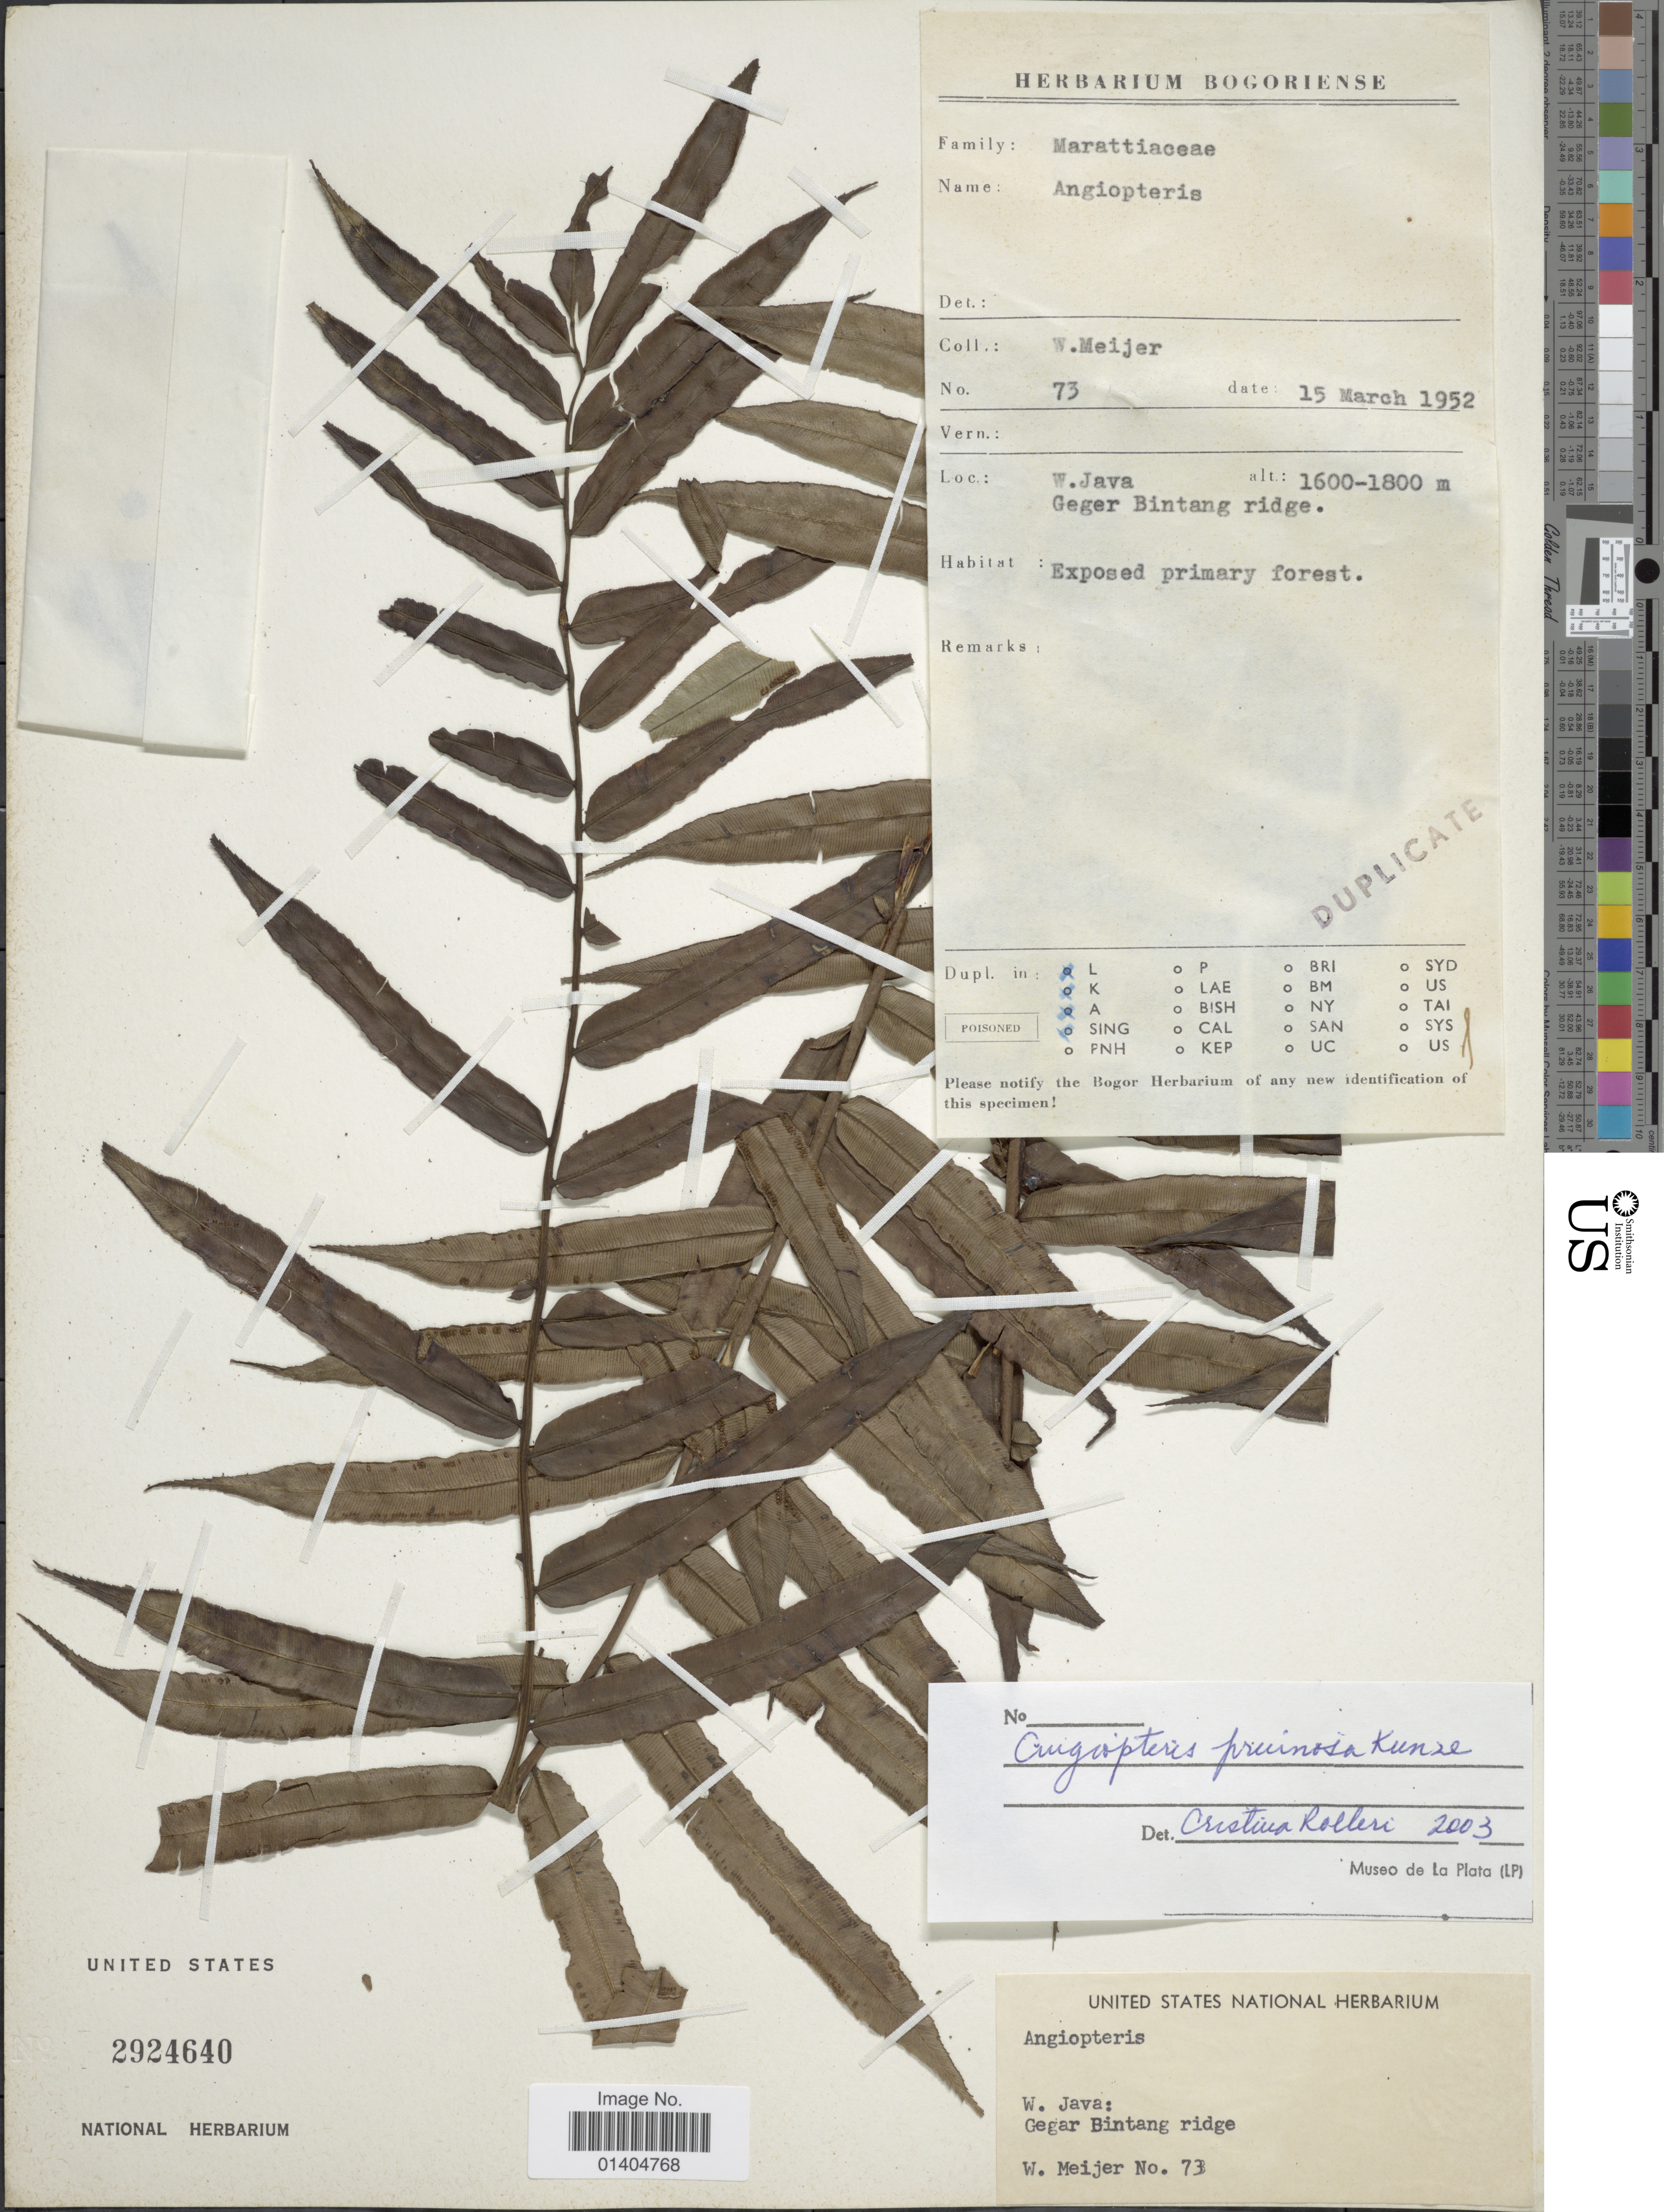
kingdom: Plantae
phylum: Tracheophyta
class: Polypodiopsida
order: Marattiales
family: Marattiaceae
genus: Angiopteris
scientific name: Angiopteris pruinosa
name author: Kunze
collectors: W. Meijer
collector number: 73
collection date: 1952-03-15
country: Indonesia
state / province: Java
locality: W. Java, Geger Bintang ridge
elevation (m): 1600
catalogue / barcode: US 2924640